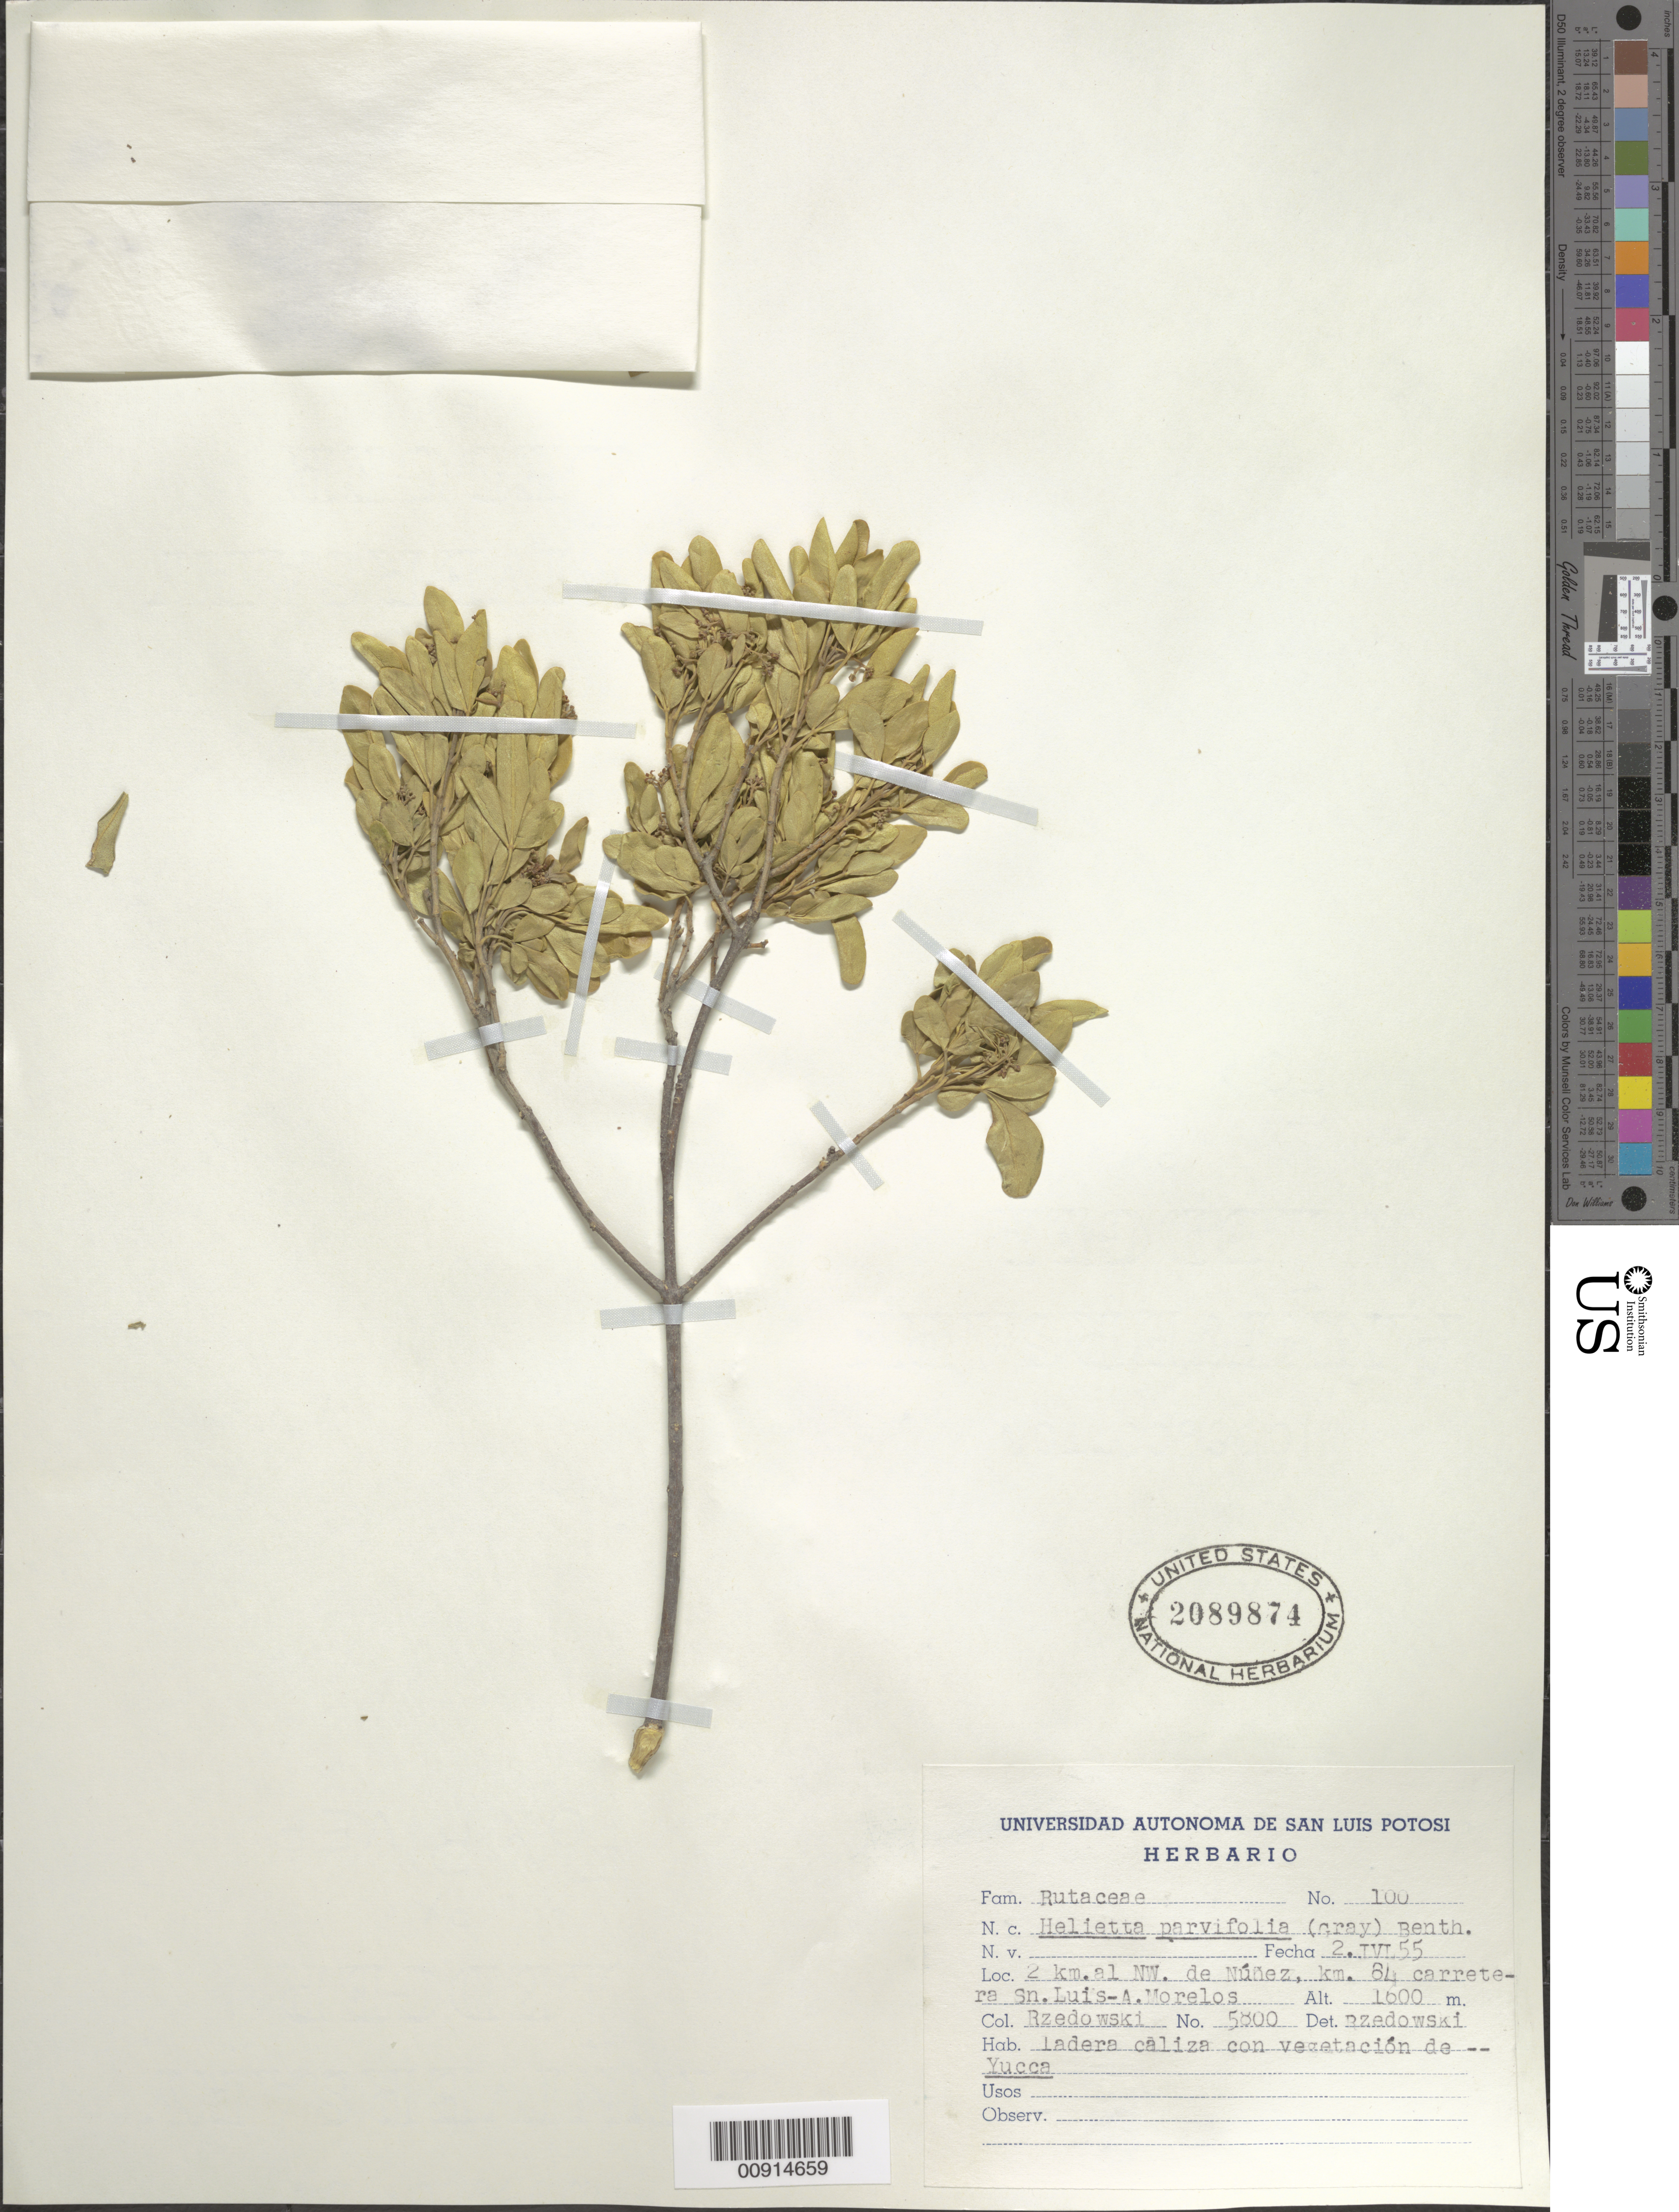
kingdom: Plantae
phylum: Tracheophyta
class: Magnoliopsida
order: Sapindales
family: Rutaceae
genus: Helietta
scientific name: Helietta parvifolia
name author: (A. Gray ex Hemsl.) Benth.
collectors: J. Rzedowski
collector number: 5800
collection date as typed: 02 Apr 1955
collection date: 1955-04-02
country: Mexico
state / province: San Luis Potosí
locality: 2 km. al NW de Núñez, km. 84 carretera Sn. Luis - A. Morelos.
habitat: Ladera caliza con vegetación de Yucca.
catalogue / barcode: US 2089874